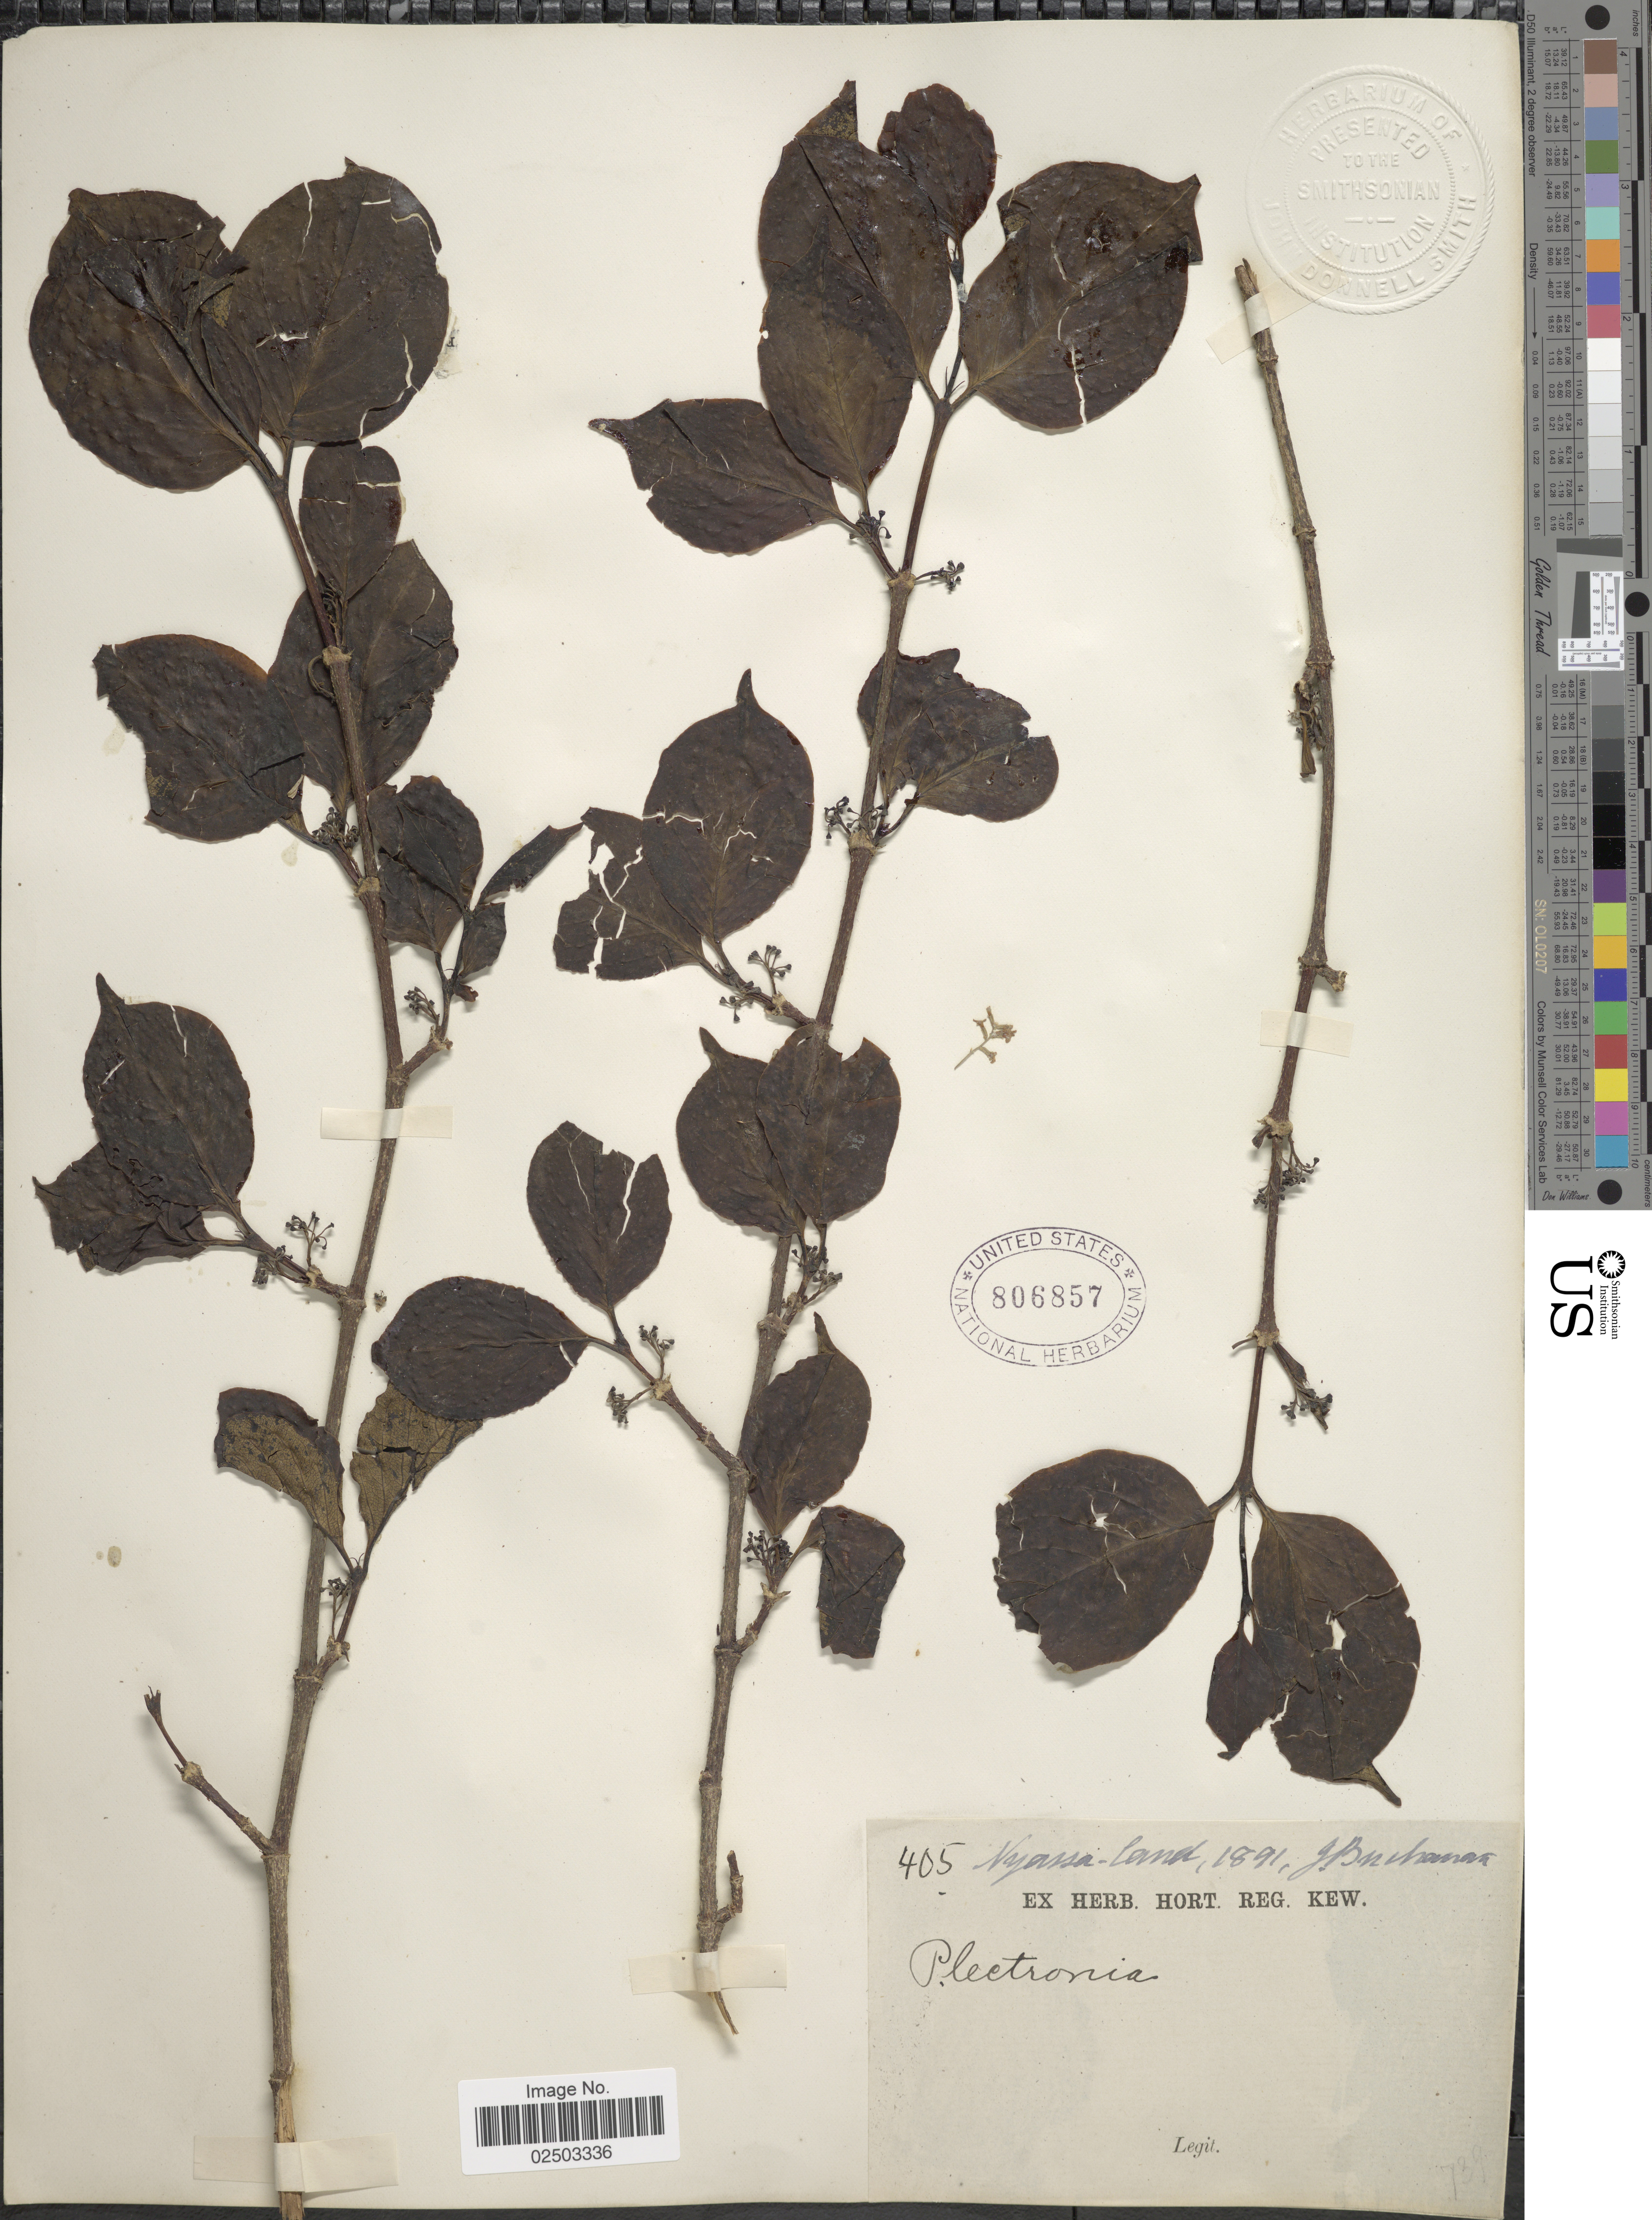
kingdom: Plantae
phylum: Tracheophyta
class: Magnoliopsida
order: Gentianales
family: Rubiaceae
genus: Bridsonia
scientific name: Bridsonia chamaedendrum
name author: (Kuntze) Verstraete & A.E. van Wyk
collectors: J. Buchanan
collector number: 405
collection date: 1891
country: Malawi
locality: Nyassa-land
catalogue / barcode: US 806857